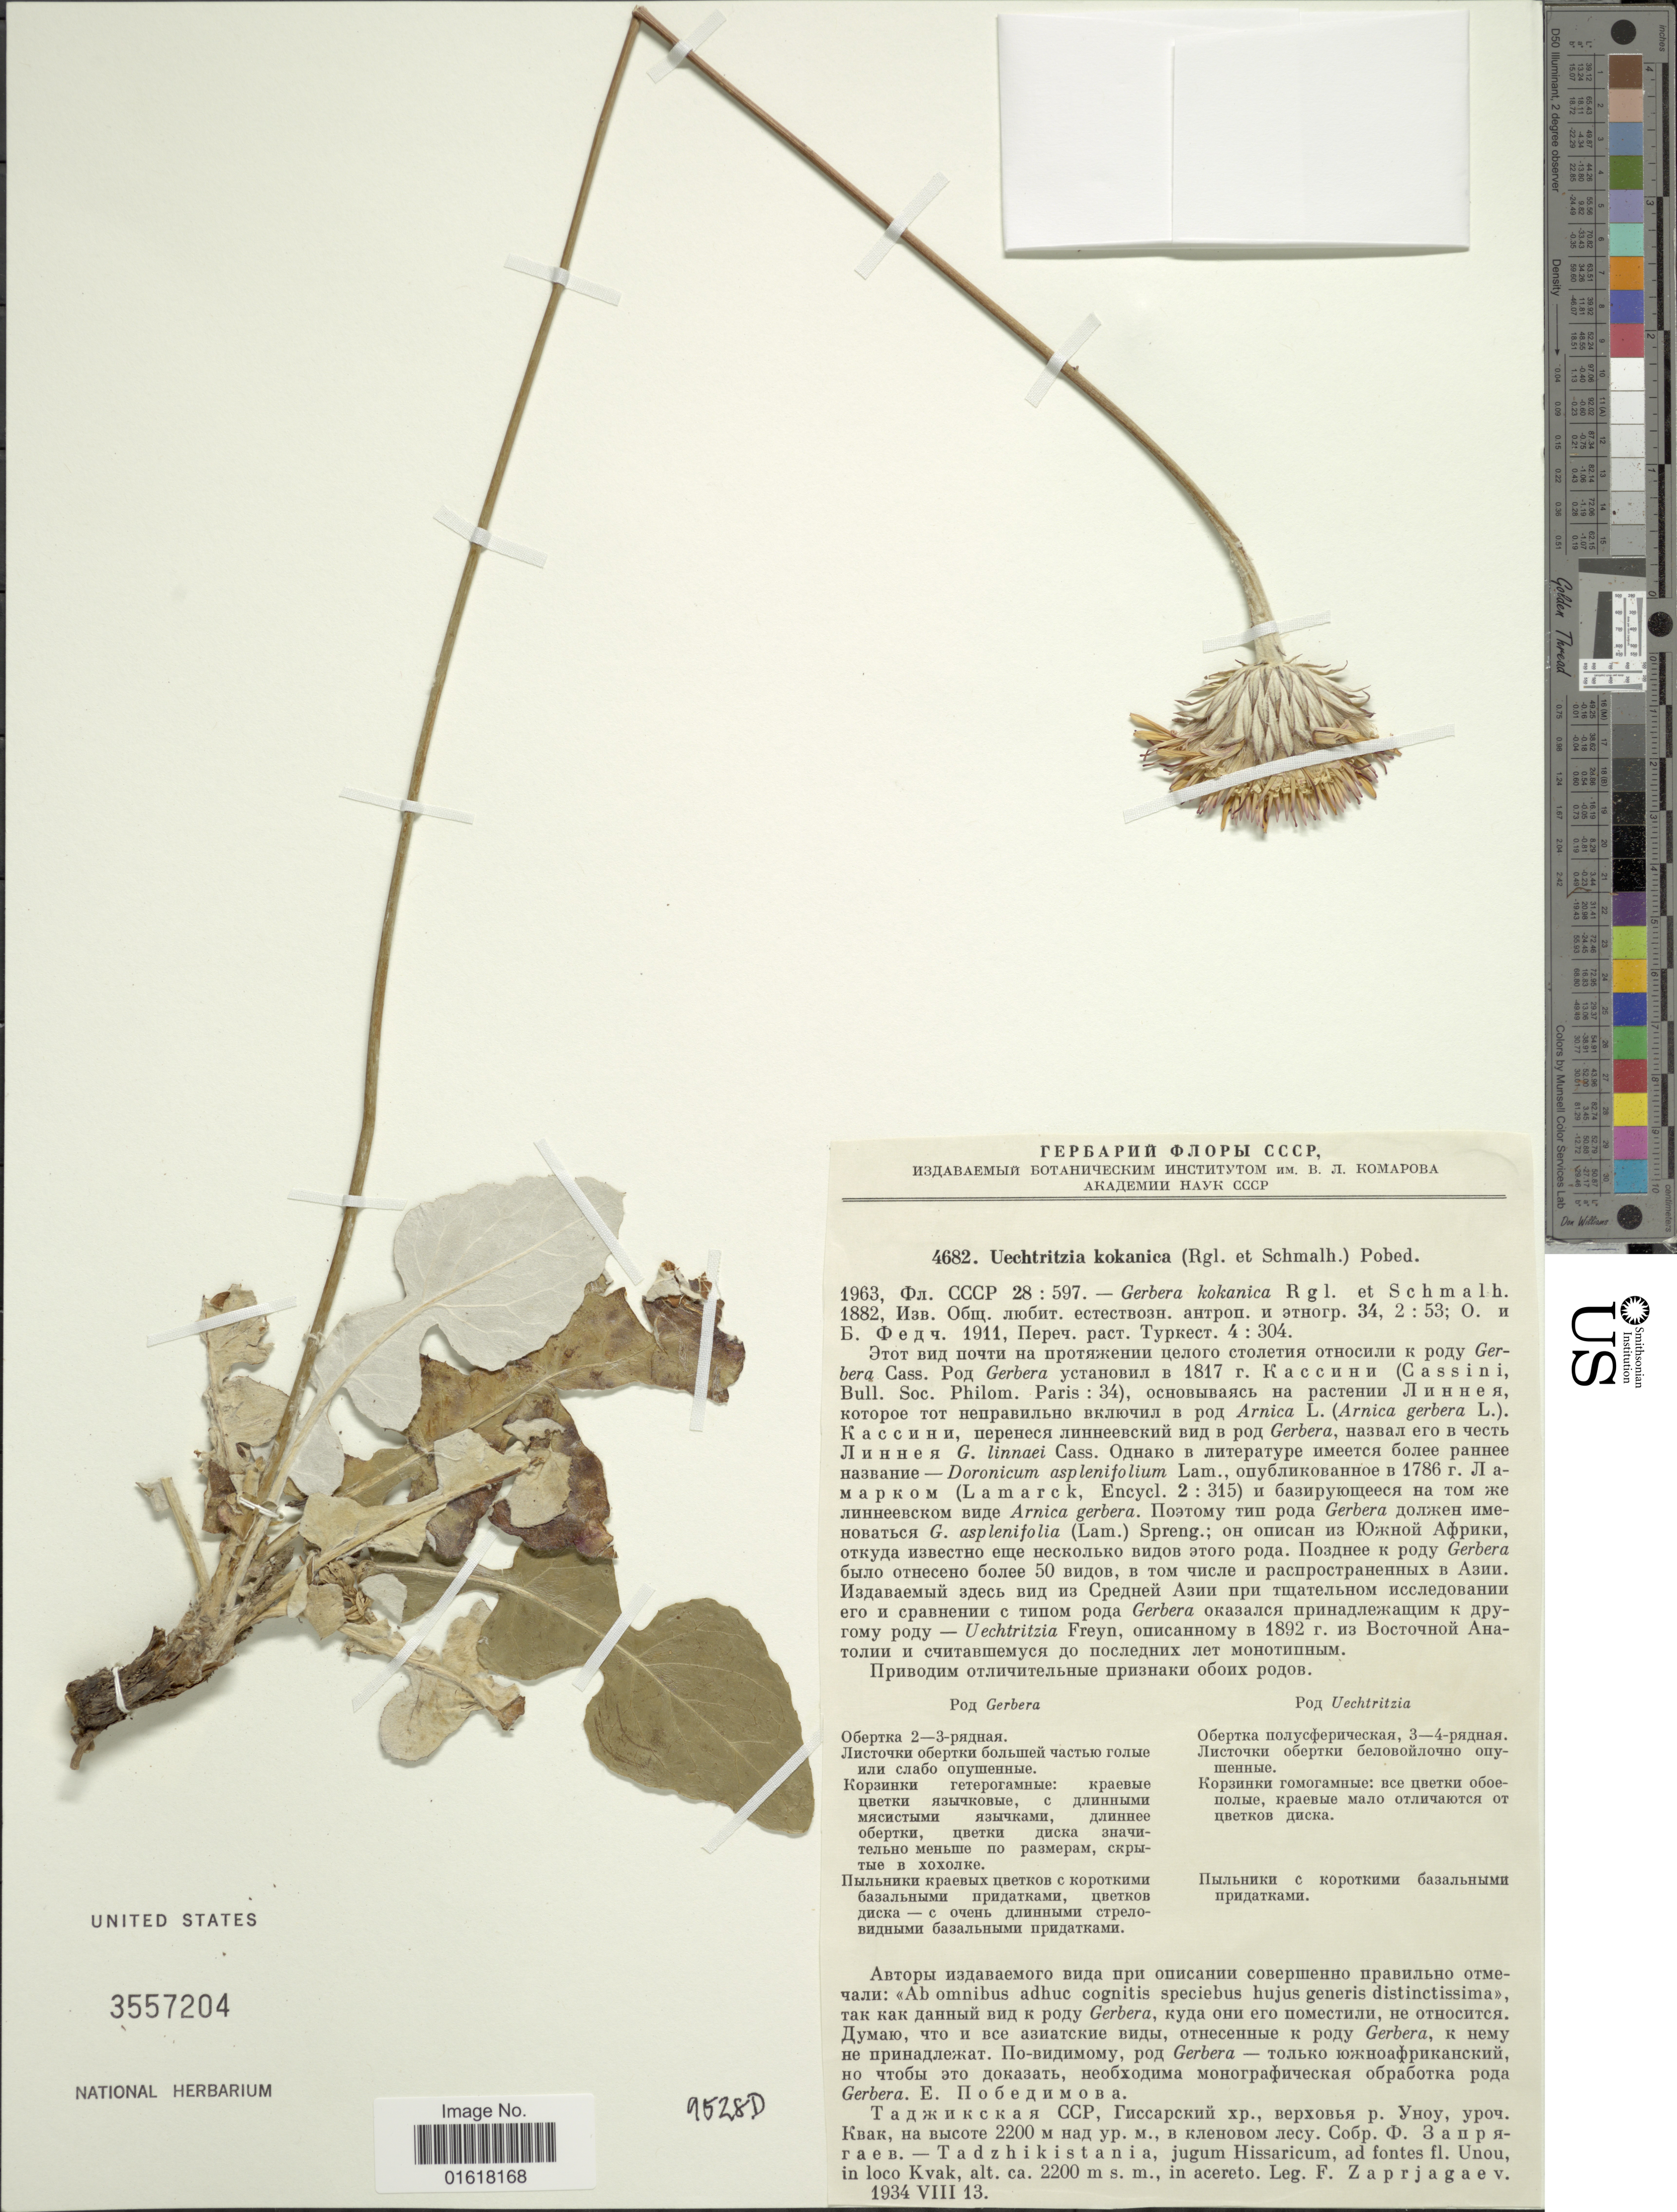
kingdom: Plantae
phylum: Tracheophyta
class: Magnoliopsida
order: Asterales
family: Asteraceae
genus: Uechtritzia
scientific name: Uechtritzia kokanica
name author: (Regel & Schmalh.) Pobedimova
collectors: F. Zaprjagaev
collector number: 4682?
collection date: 1934-08-13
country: Tajikistan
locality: Tadzhikistania, jugum Hissaricum, ad fontes fl. Unou, in loco Kvak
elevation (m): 2200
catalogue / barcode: US 3557204